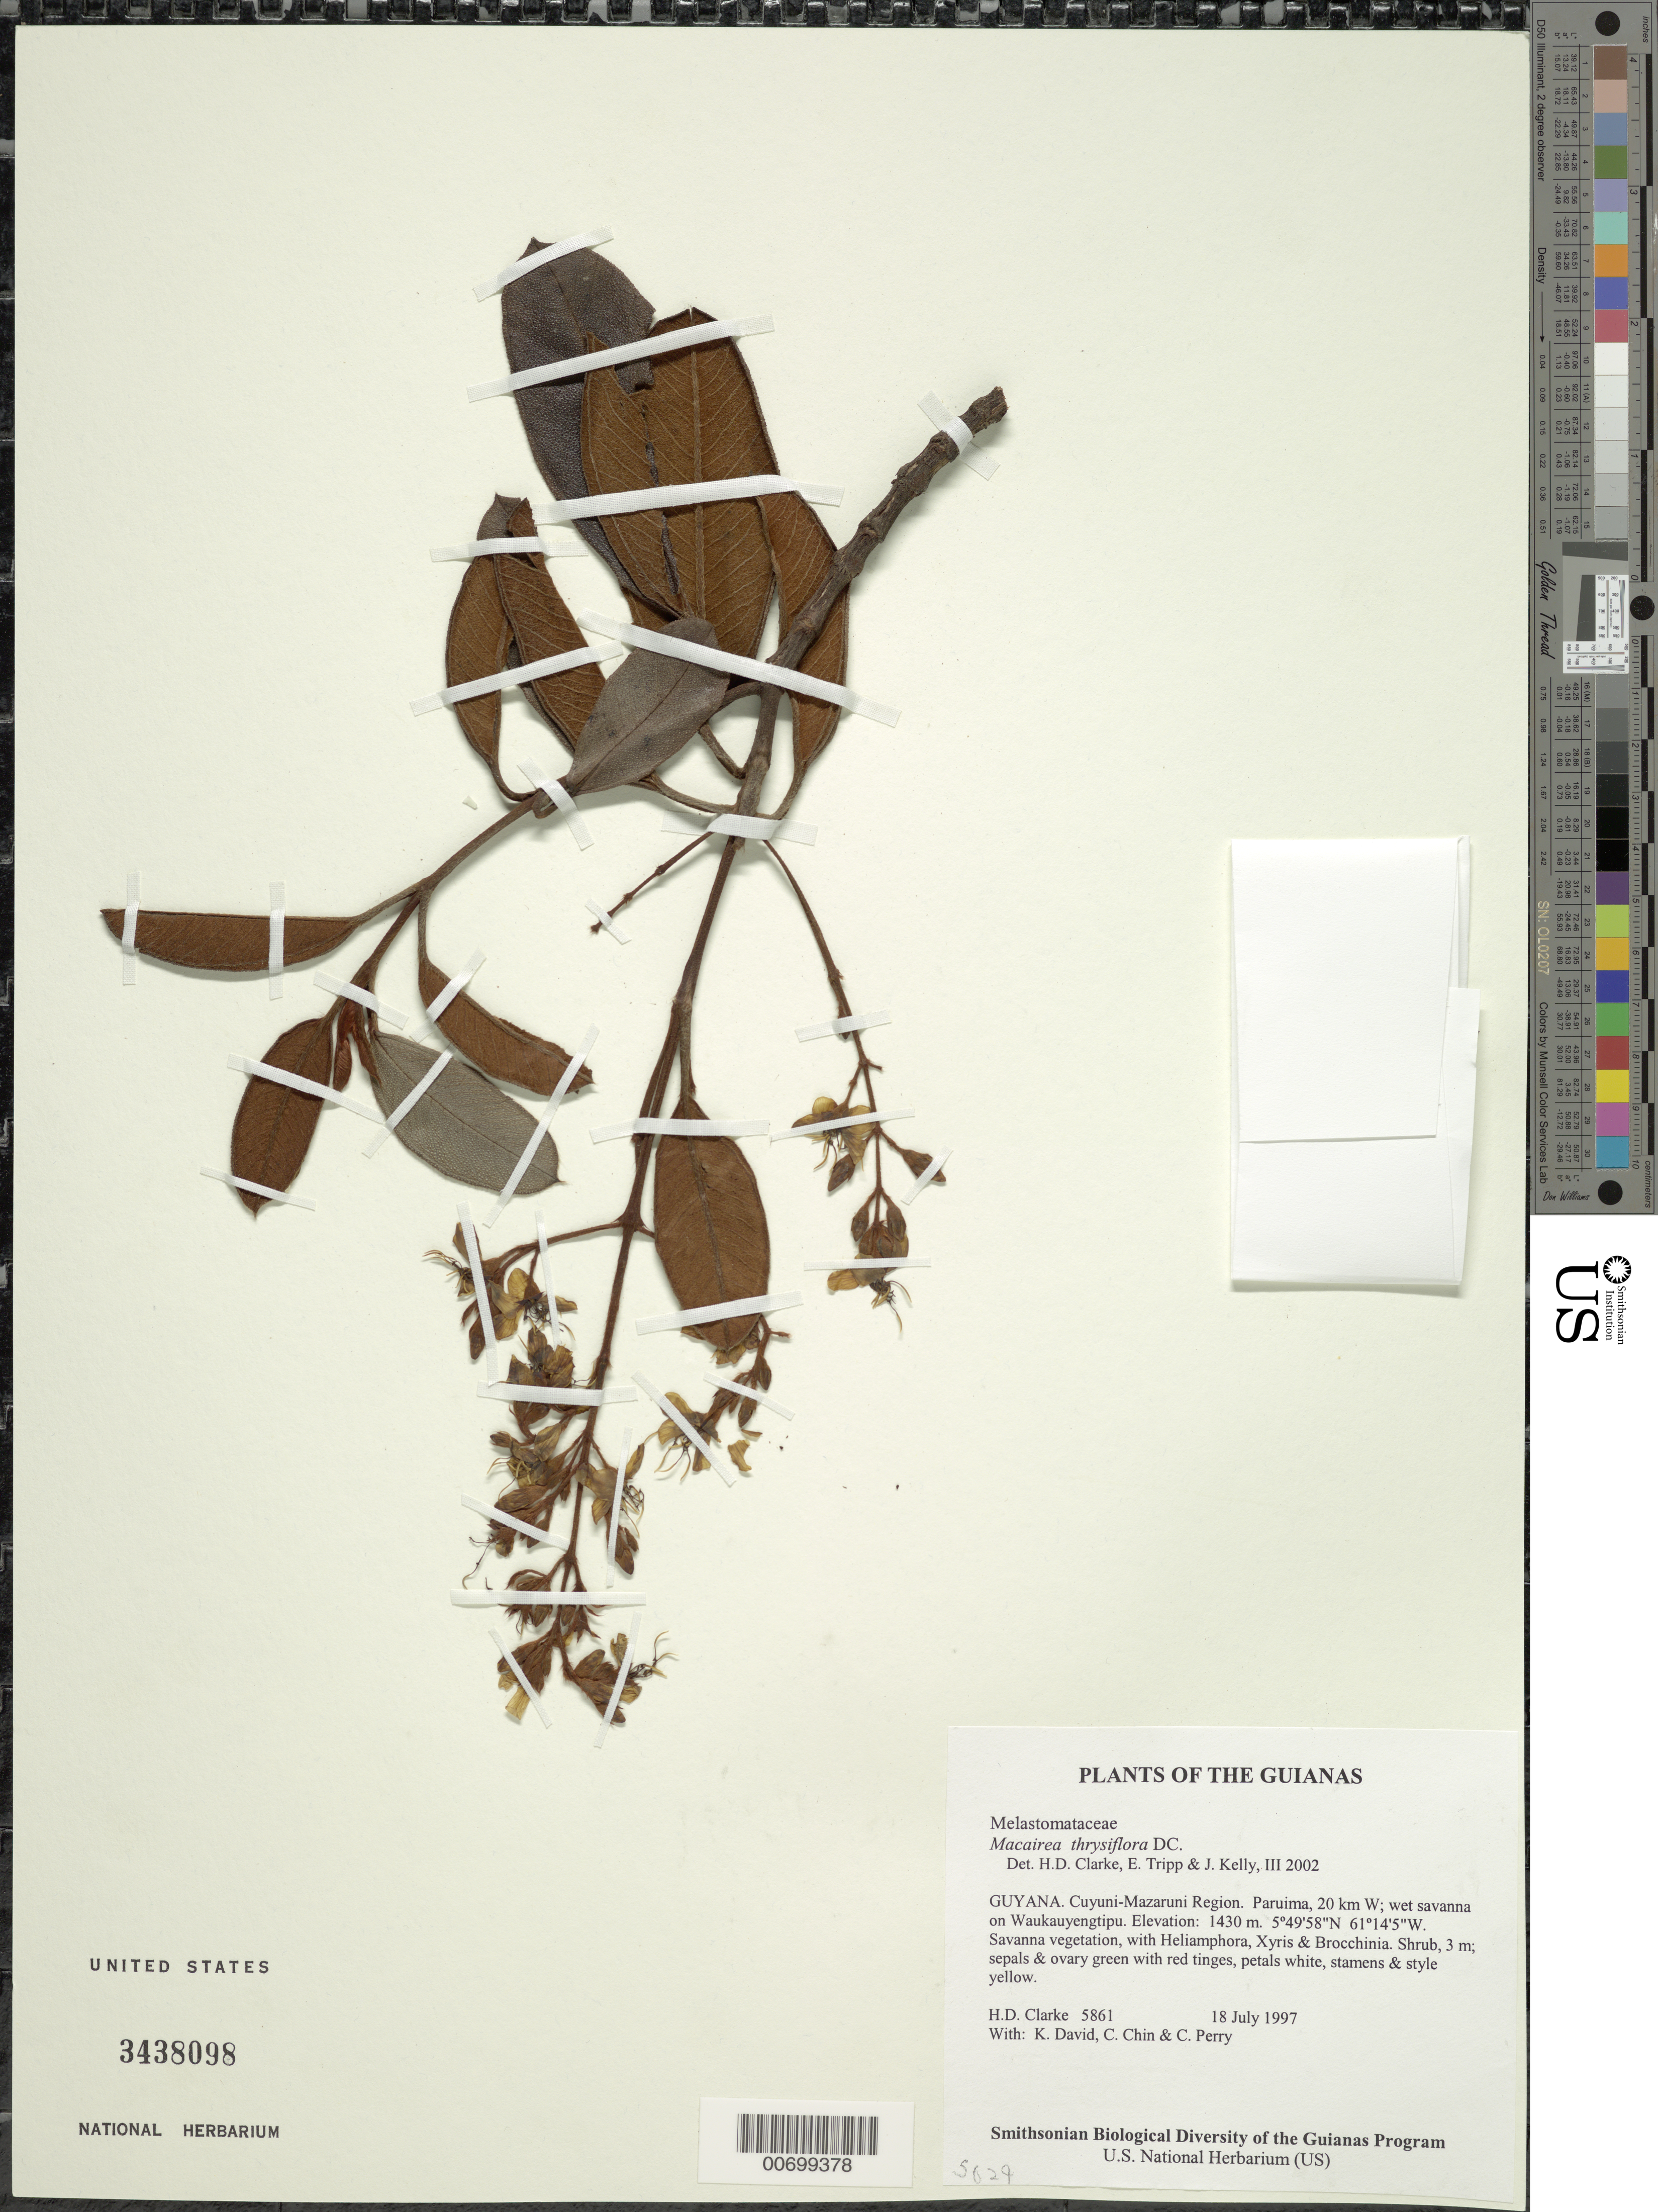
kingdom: Plantae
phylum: Tracheophyta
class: Magnoliopsida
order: Myrtales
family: Melastomataceae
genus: Macairea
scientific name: Macairea aspera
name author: N.E. Br.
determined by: Nunes da Silva, Diego, (RB), Jardim Botanico do Rio de Janeiro - Herbario (BRAZIL)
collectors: H. D. Clarke, K. David, C. Chin & C. Perry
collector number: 5861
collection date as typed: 18 July 1997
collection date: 1997-07-18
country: Guyana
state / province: Cuyuni-Mazaruni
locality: Paruima, 20 km W; wet savanna on Waukauyengtipu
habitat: Savanna vegetation, with Heliamphora, Xyris & Brocchinia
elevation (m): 1430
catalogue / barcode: US 3438098